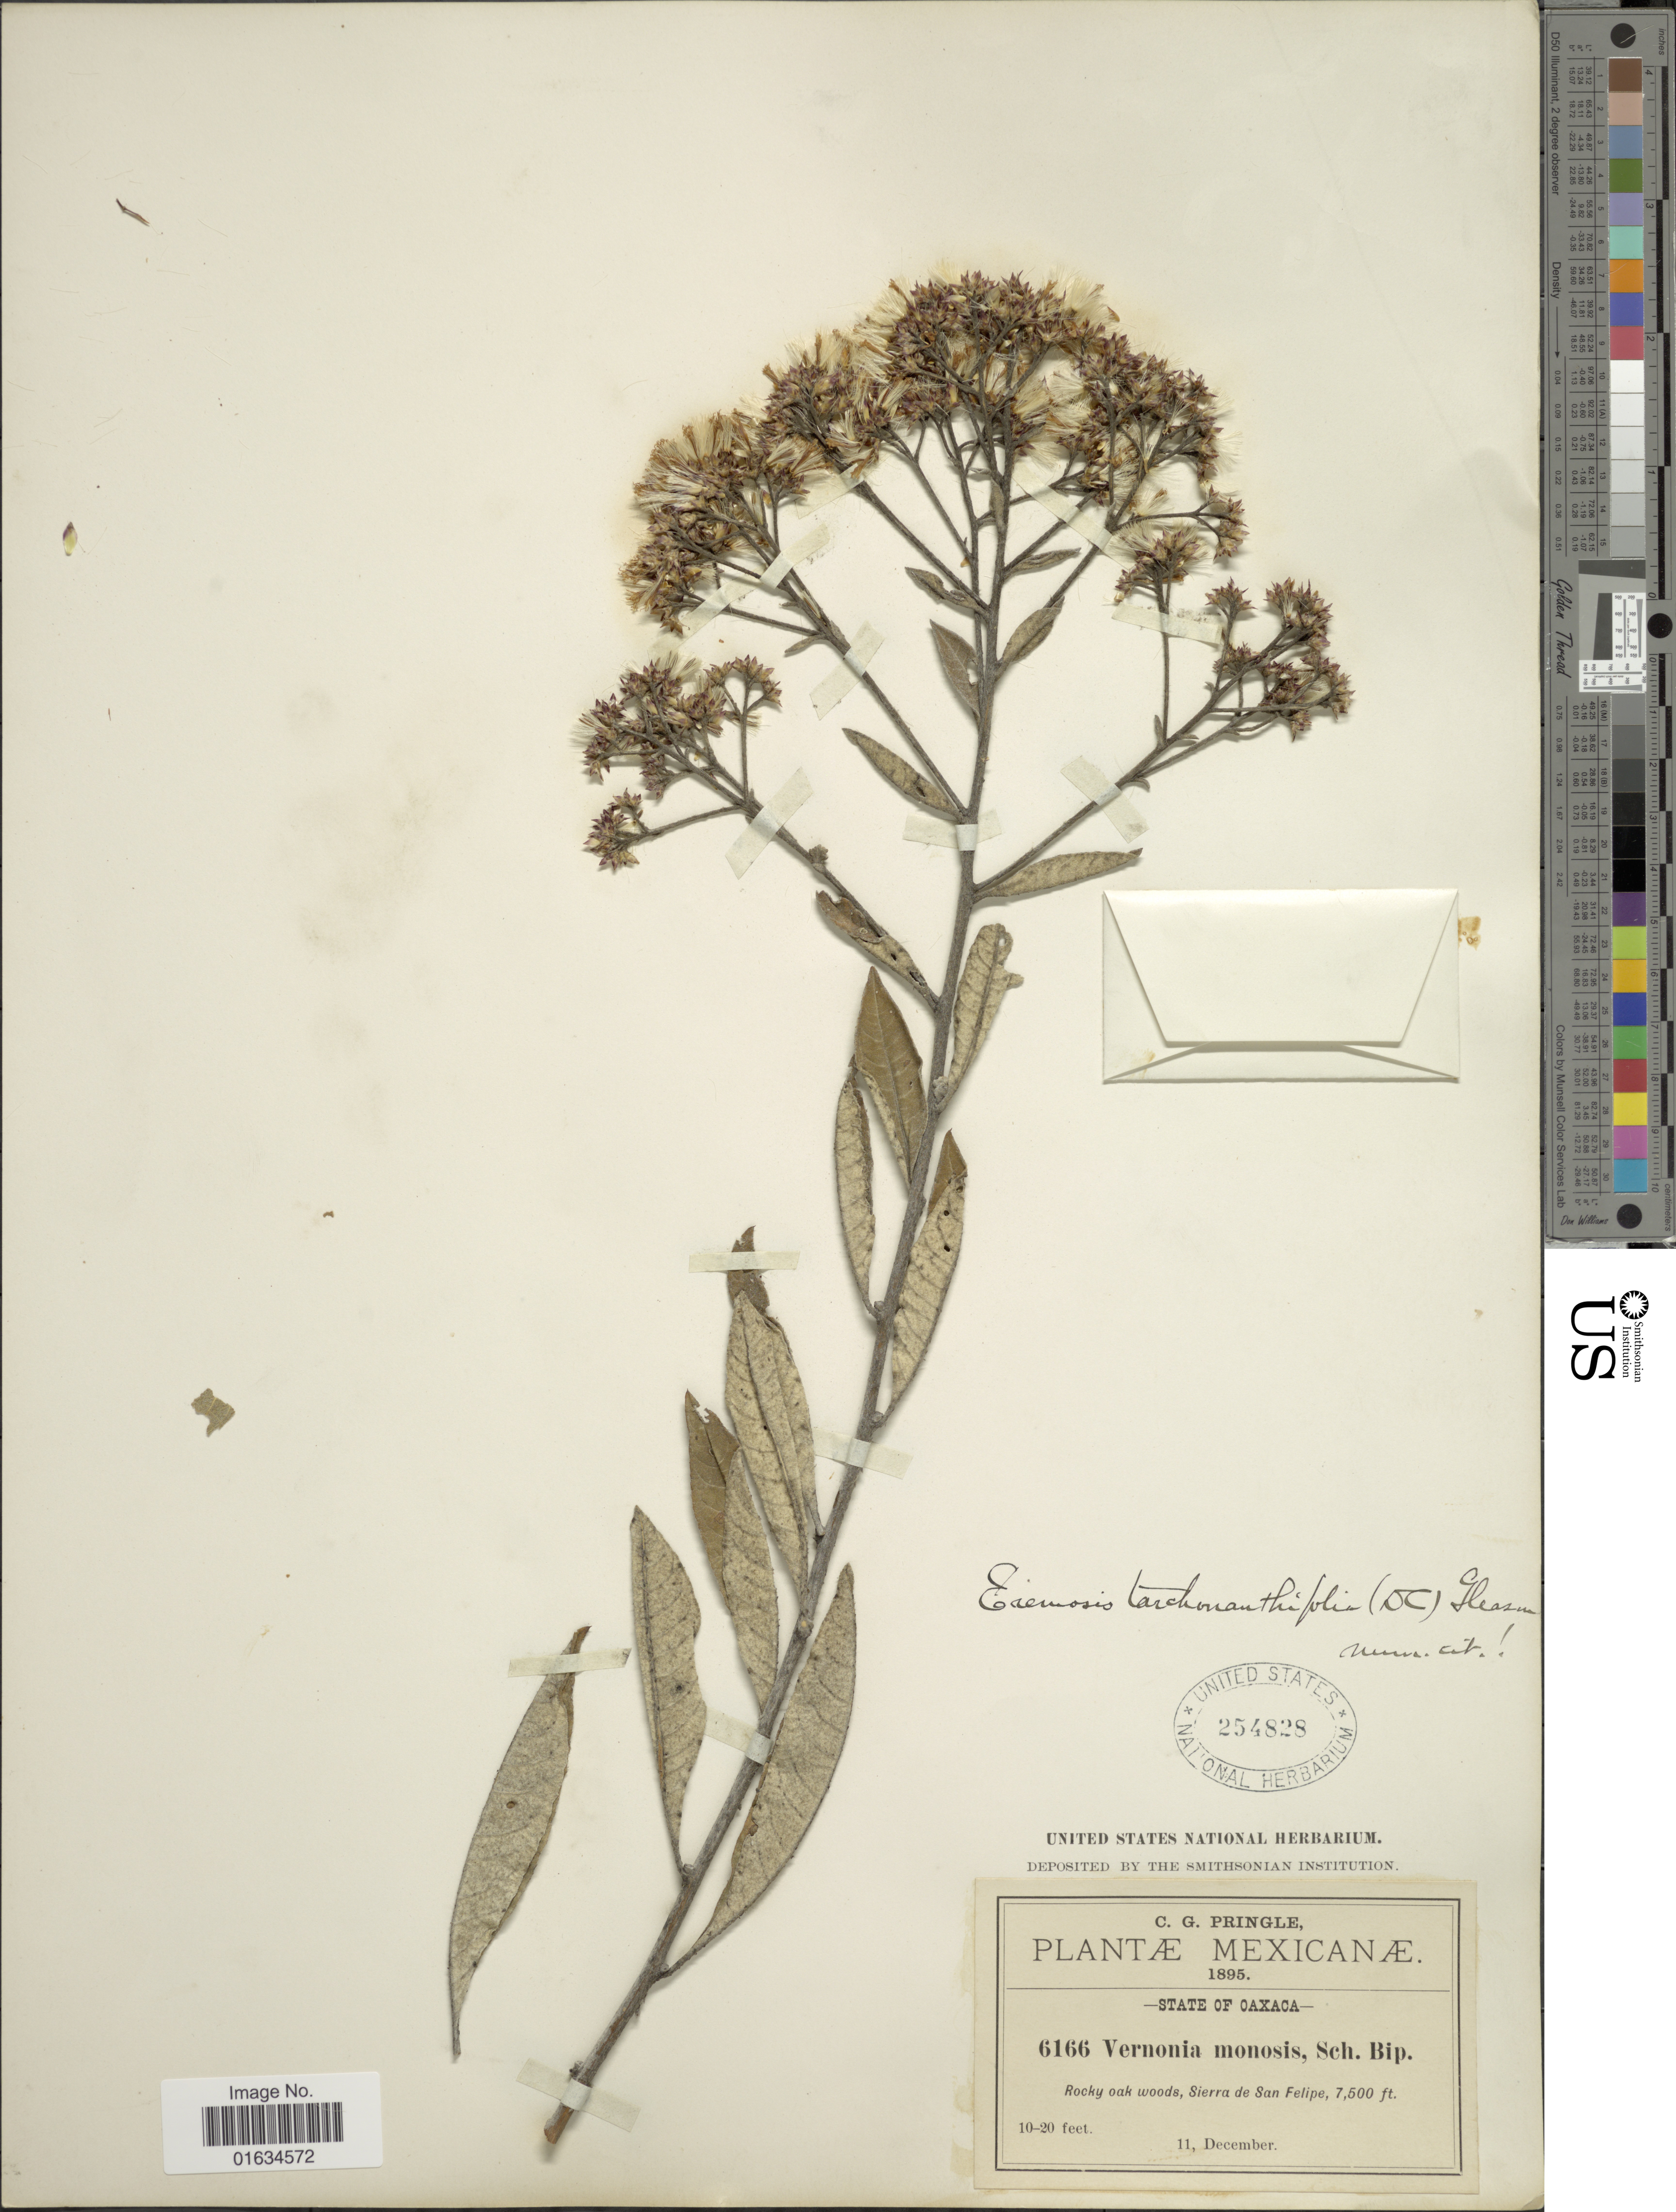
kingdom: Plantae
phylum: Tracheophyta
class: Magnoliopsida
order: Asterales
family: Asteraceae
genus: Eremosis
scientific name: Eremosis tarchonanthifolia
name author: (DC.) Gleason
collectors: C. G. Pringle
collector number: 6166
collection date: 1895-12-11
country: Mexico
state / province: Oaxaca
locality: Rocky oak woods, Sierra de San Felipe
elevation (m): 2286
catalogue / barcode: US 254828